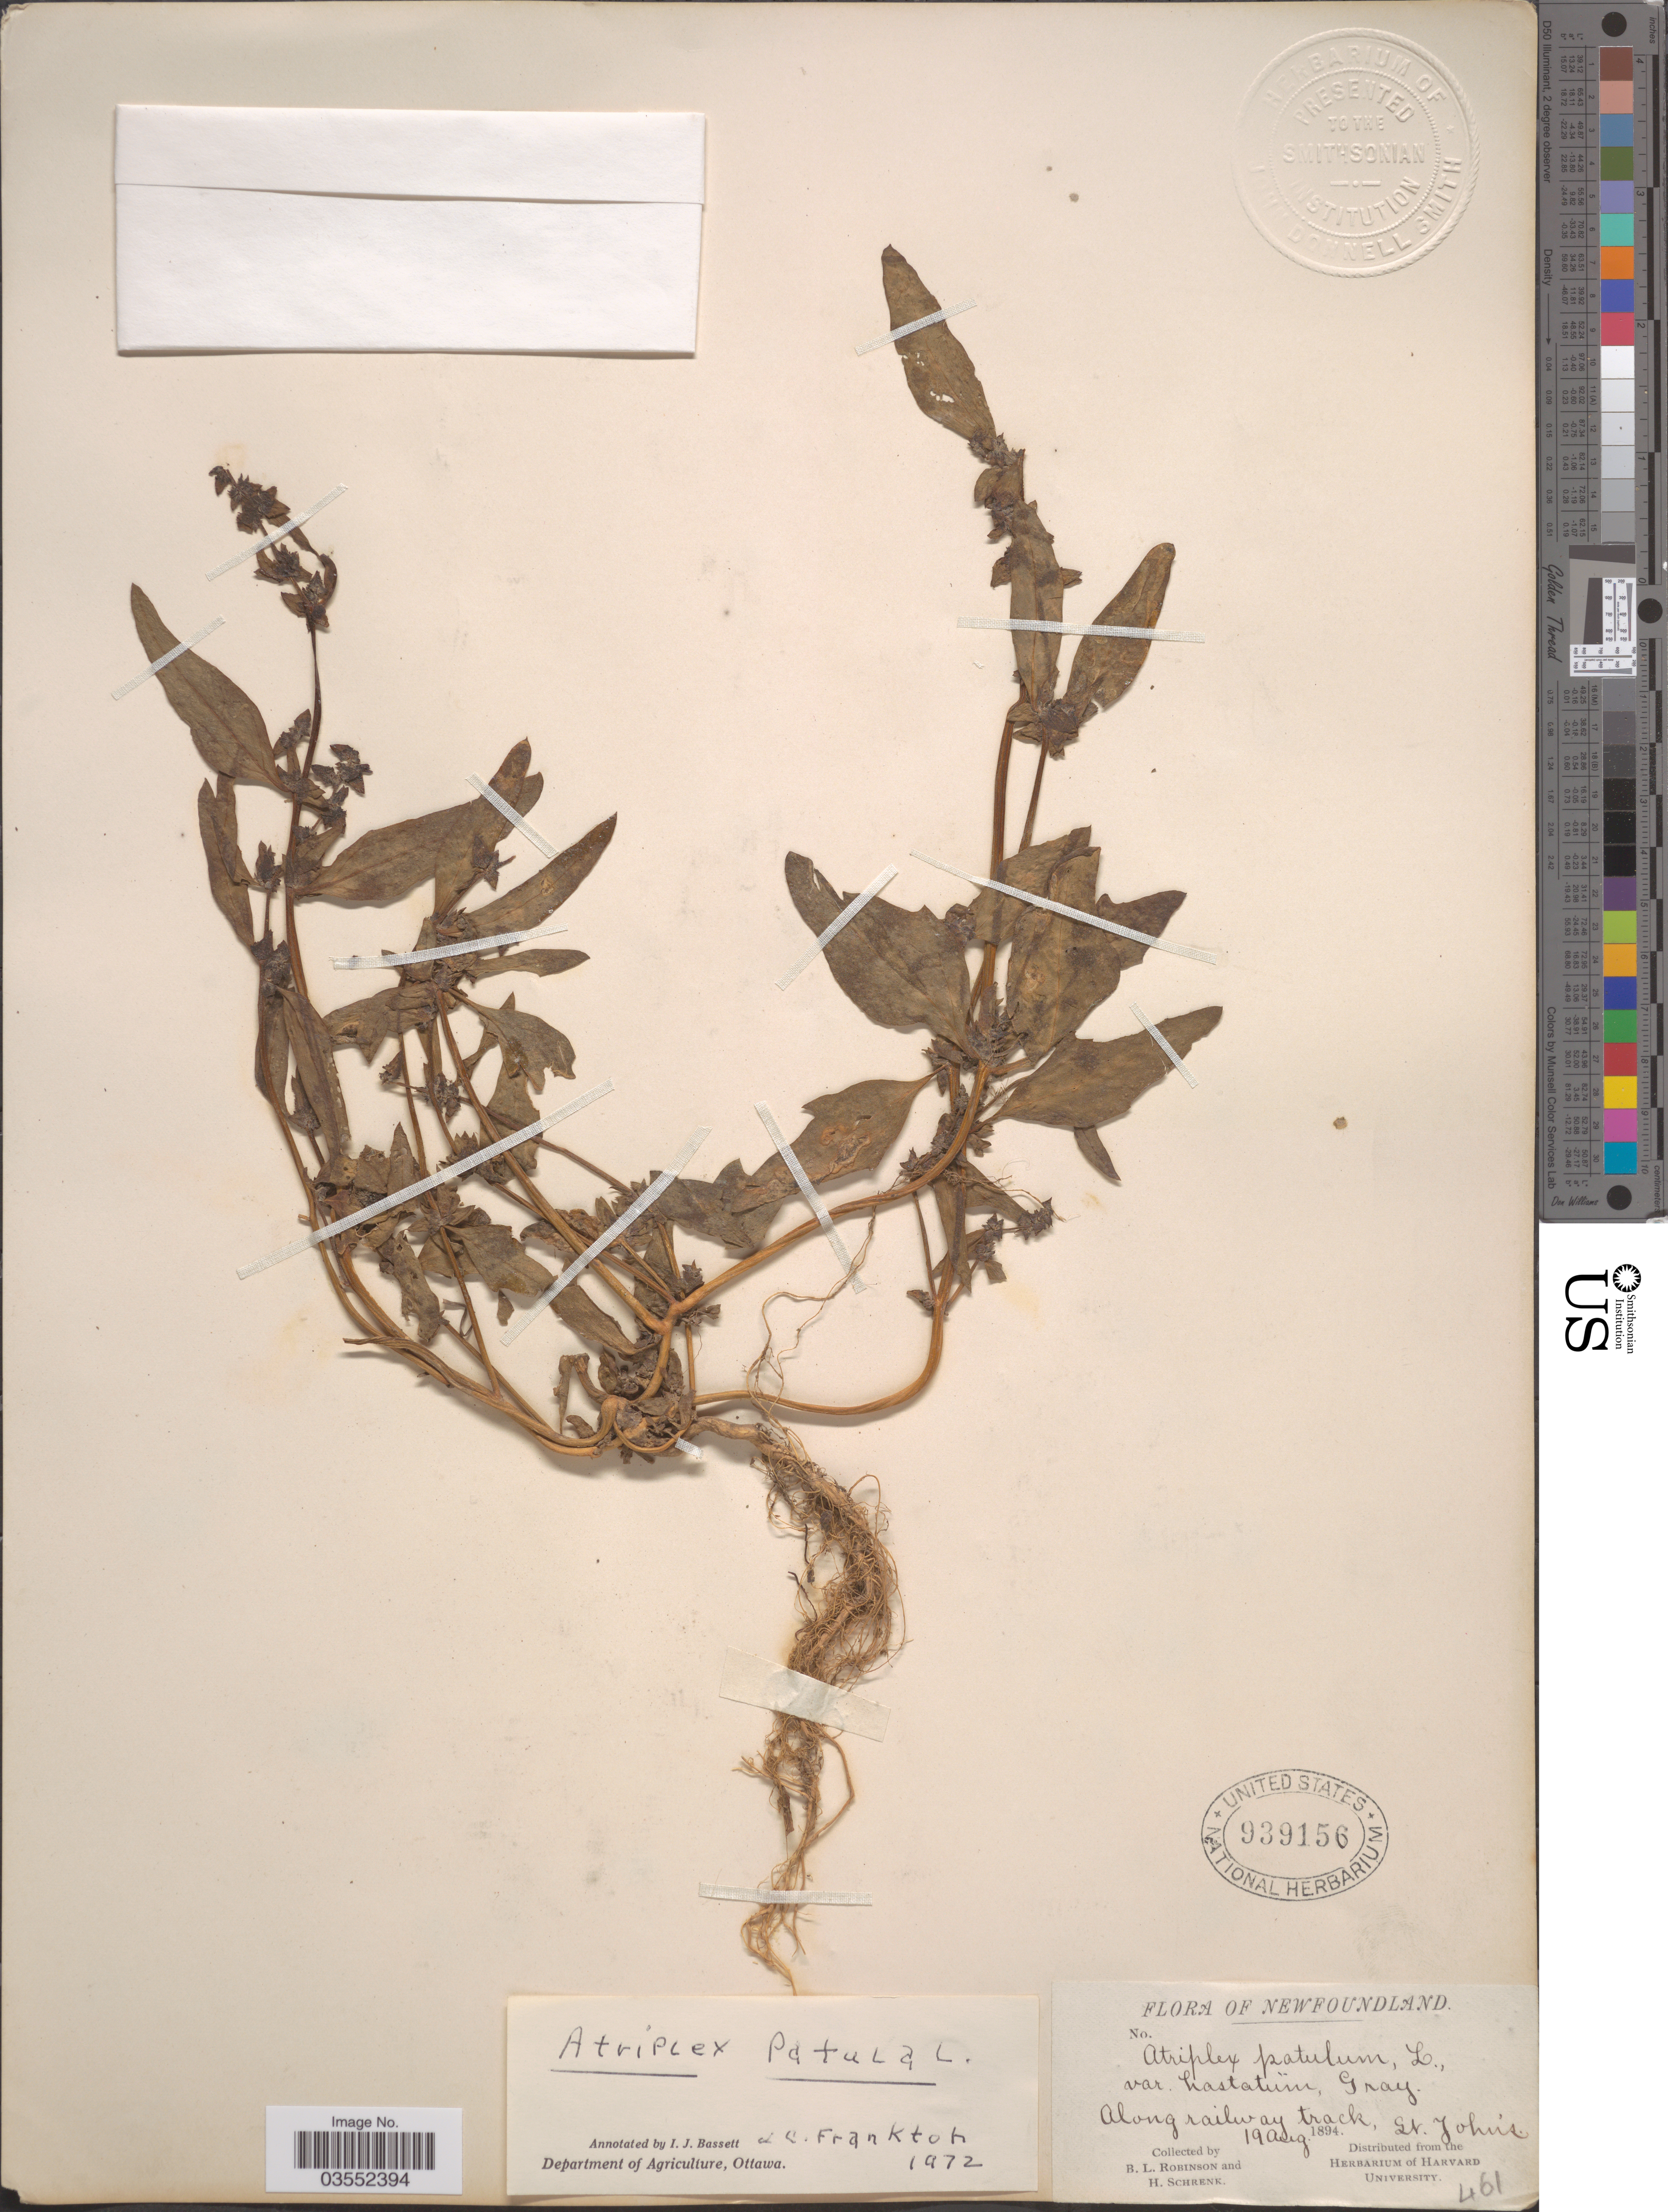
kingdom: Plantae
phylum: Tracheophyta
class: Magnoliopsida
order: Caryophyllales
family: Amaranthaceae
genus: Atriplex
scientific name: Atriplex patula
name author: L.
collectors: B. L. Robinson & H. Schrenk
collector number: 461?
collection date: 1894-08-19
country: Canada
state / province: Newfoundland and Labrador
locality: Along railway track, St. John's.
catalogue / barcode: US 939156